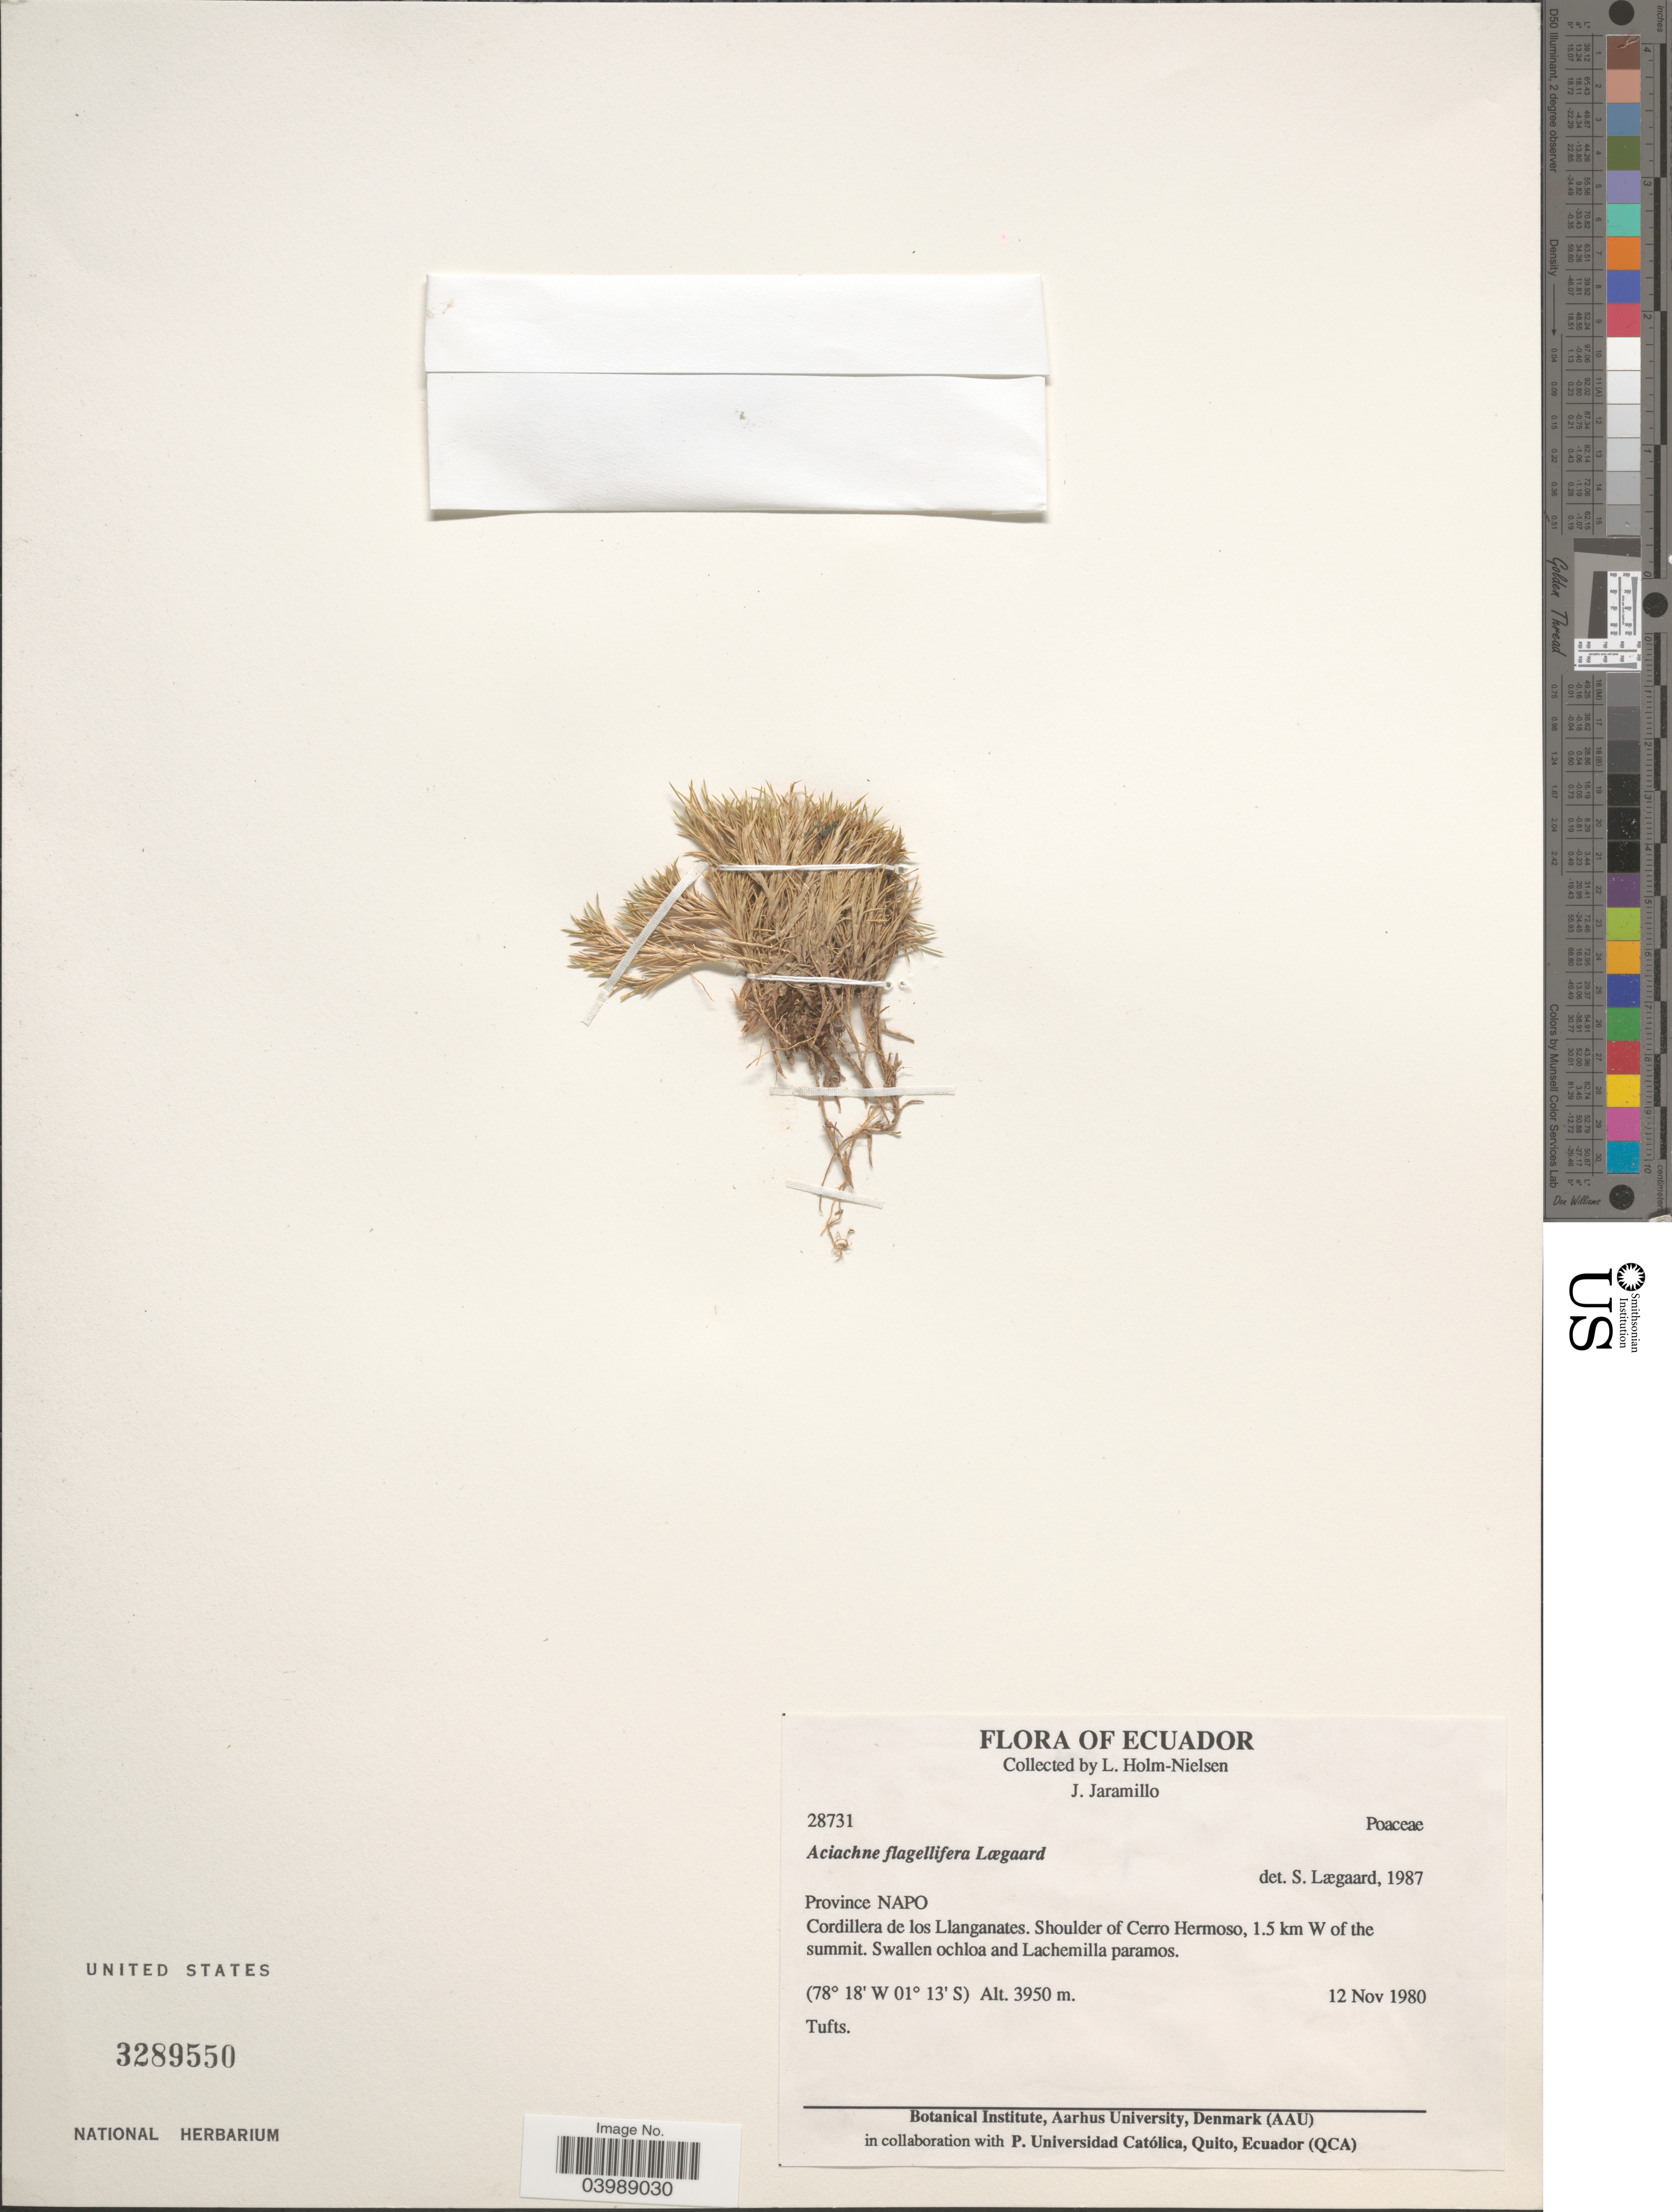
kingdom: Plantae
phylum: Tracheophyta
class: Liliopsida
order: Poales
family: Poaceae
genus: Aciachne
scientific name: Aciachne flagellifera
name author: Lægaard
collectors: L. Holm-Nielsen & J. Jaramillo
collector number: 28731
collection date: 1980-11-12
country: Ecuador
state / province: Napo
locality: Cordillera de los Llanganates. Shoulder of Cerro Hermoso, 1.5 km W of the summit.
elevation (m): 3950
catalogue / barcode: US 3289550